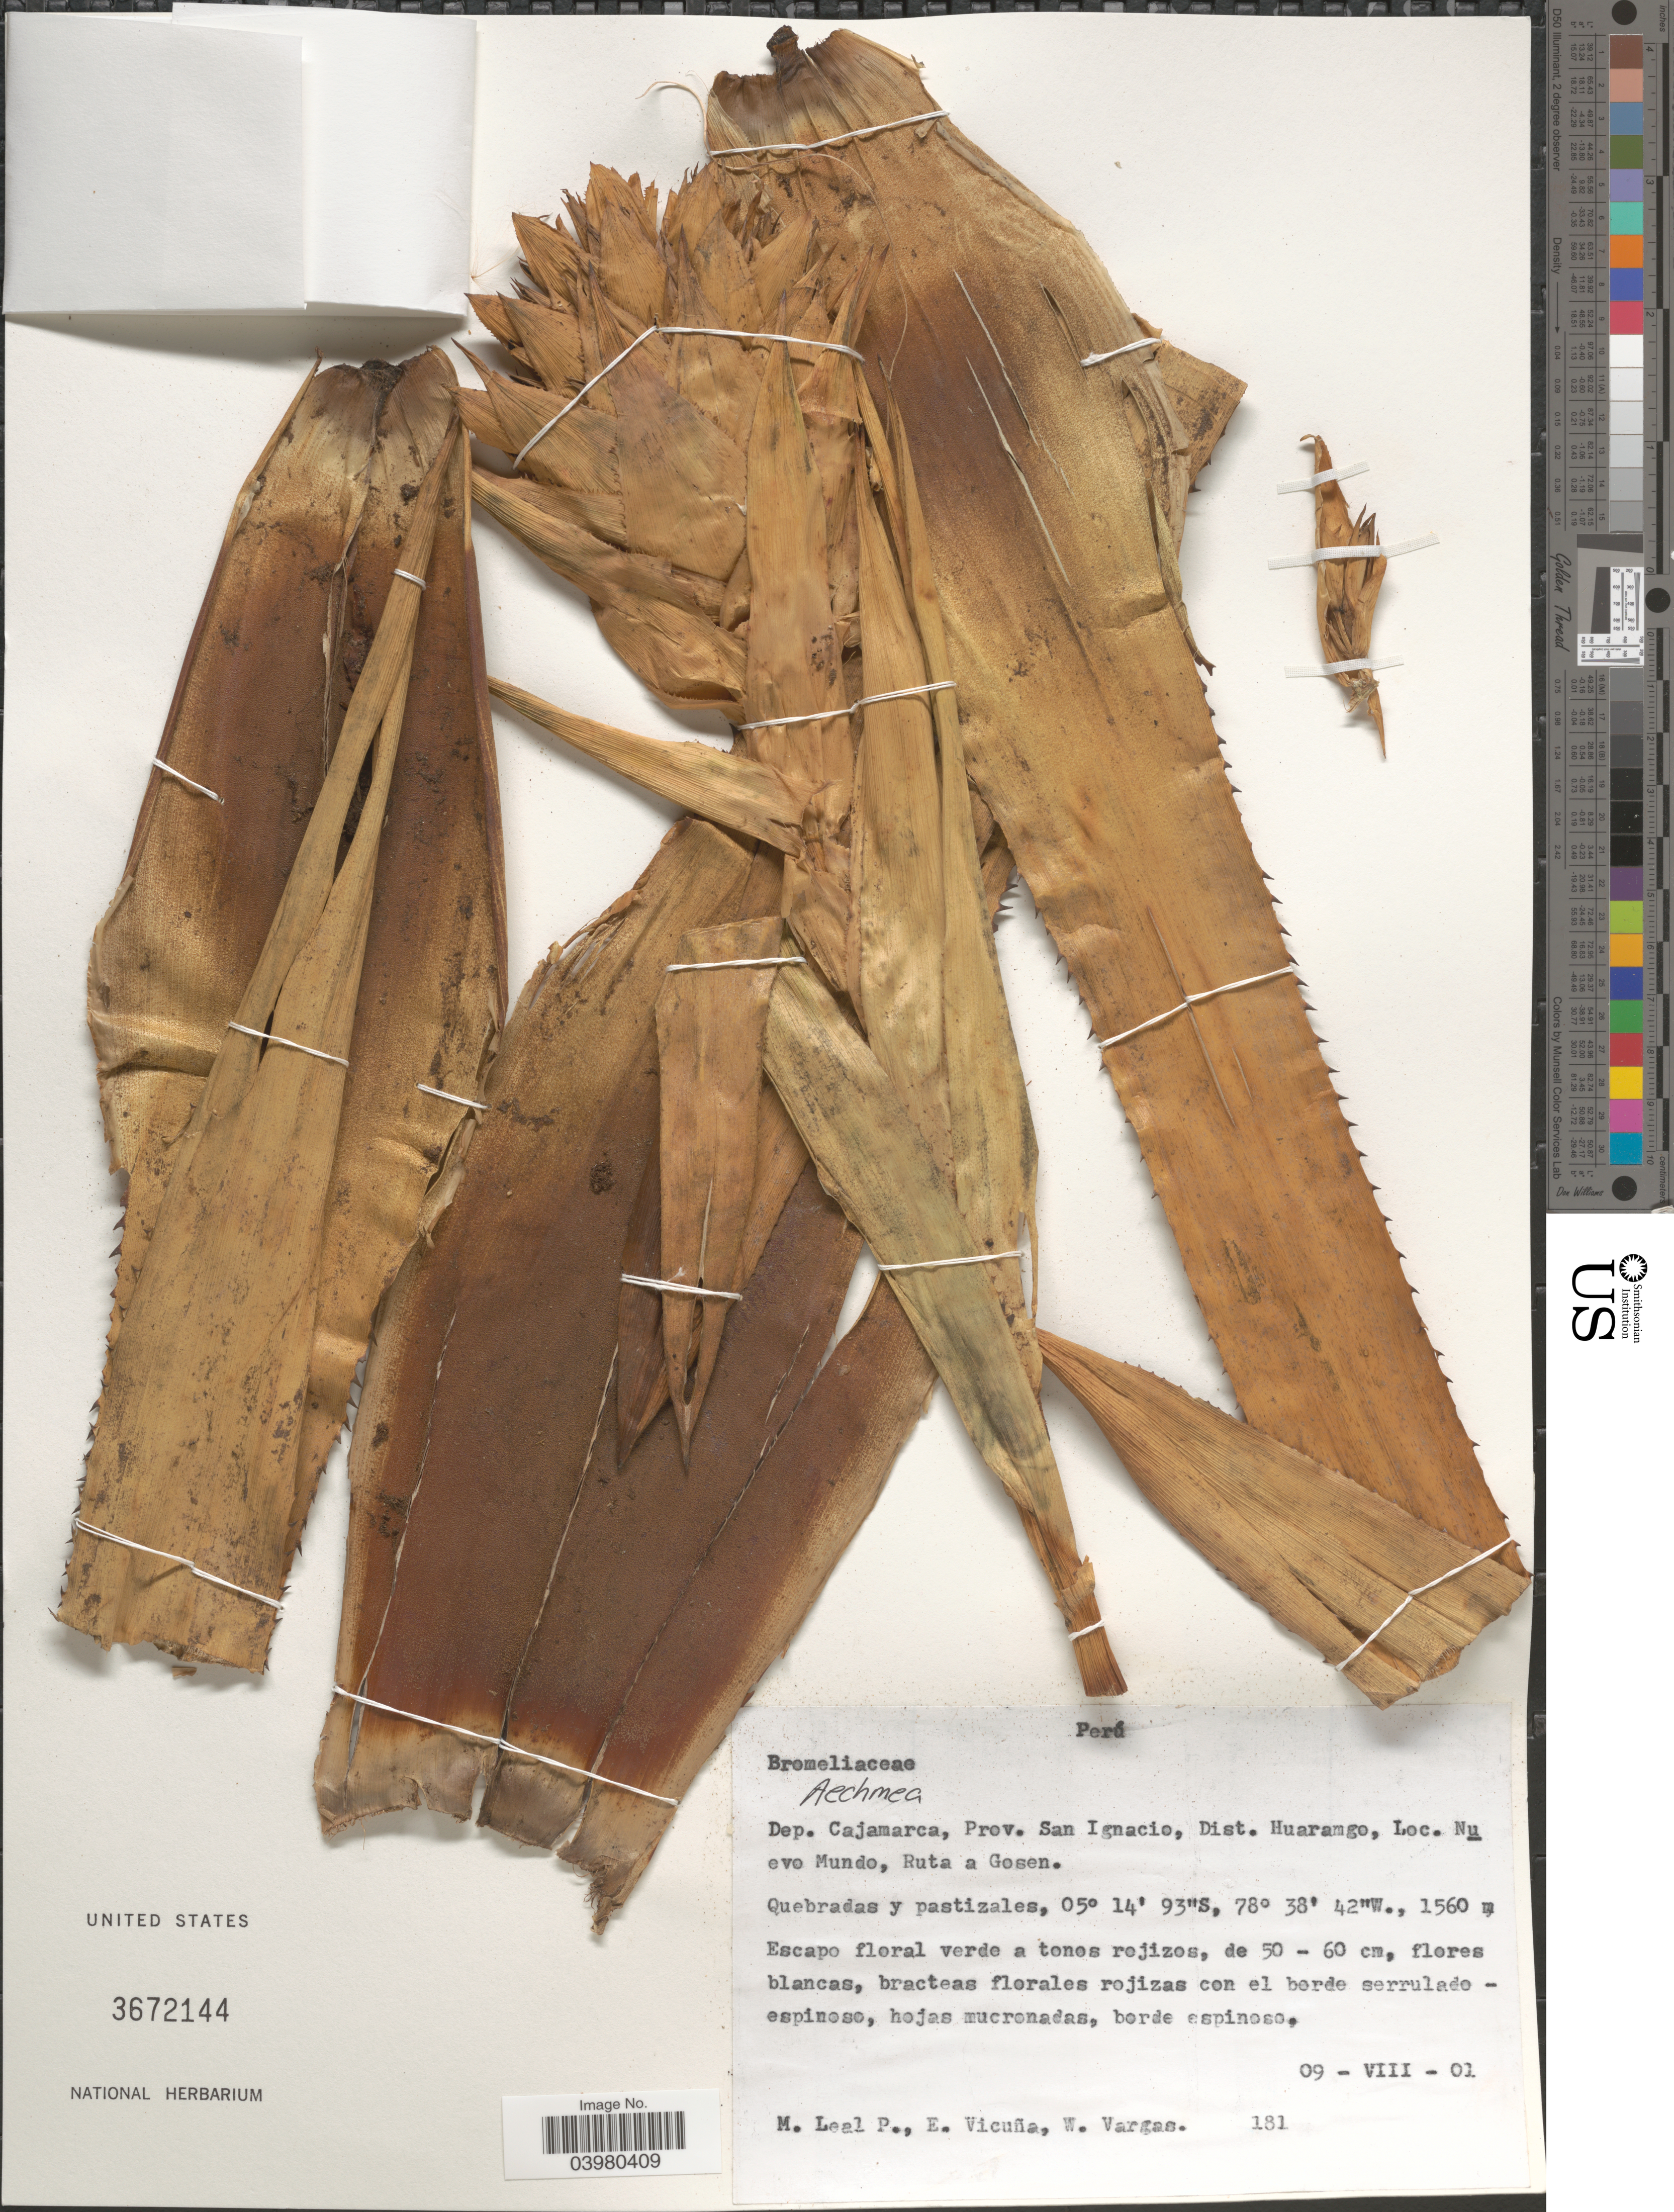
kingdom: Plantae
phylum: Tracheophyta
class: Liliopsida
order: Poales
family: Bromeliaceae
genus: Aechmea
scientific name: Aechmea sp.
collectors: M. Leal P., E. Vicuña & W. Vargas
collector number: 181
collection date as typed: Transcribed d/m/y: 9/8/1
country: Peru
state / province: Cajamarca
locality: Dep. Cajamarca, Prov. San Ignacio, Dist. Huaramgo, Nuevo Mundo, Ruta a Gosen.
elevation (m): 1560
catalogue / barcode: US 3672144